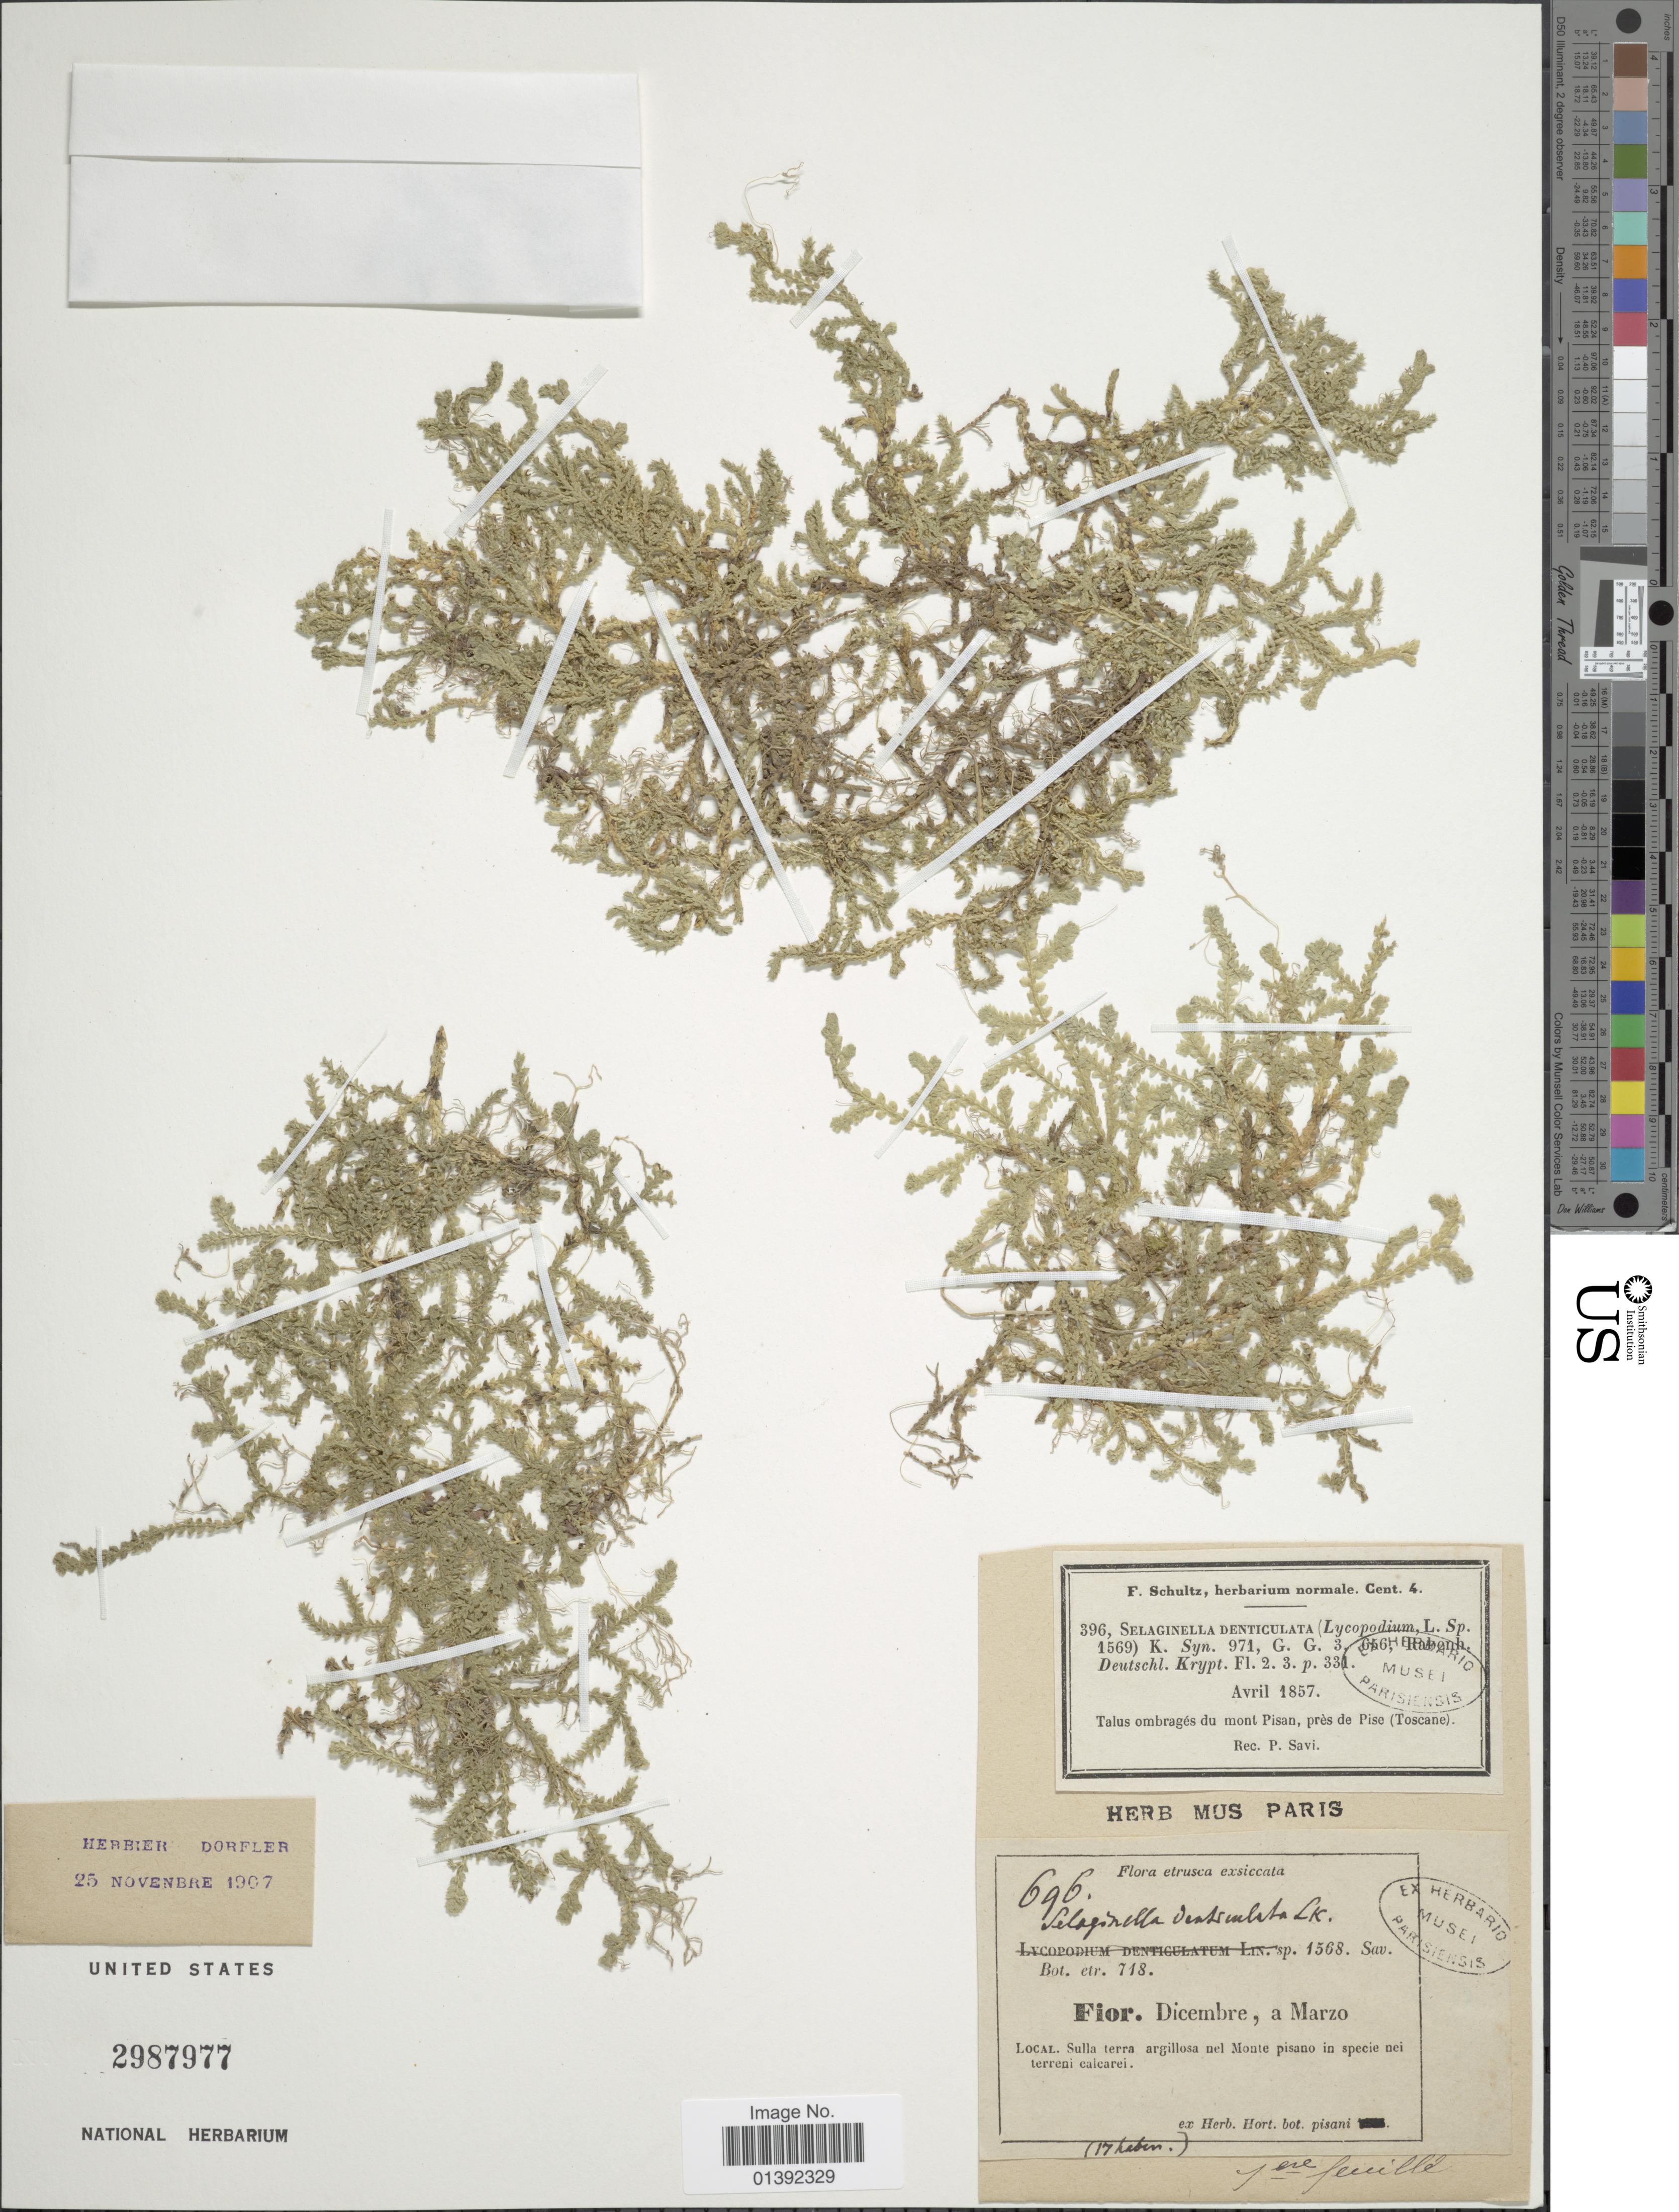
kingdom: Plantae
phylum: Tracheophyta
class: Lycopodiopsida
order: Selaginellales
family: Selaginellaceae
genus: Selaginella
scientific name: Selaginella denticulata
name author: (L.) Spring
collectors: ex herb. Hort. Bot. Pisani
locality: Etrusca, Sulla terra argillosa nel Monte pisao in specie nei terreni calcarei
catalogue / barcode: US 2987977-2